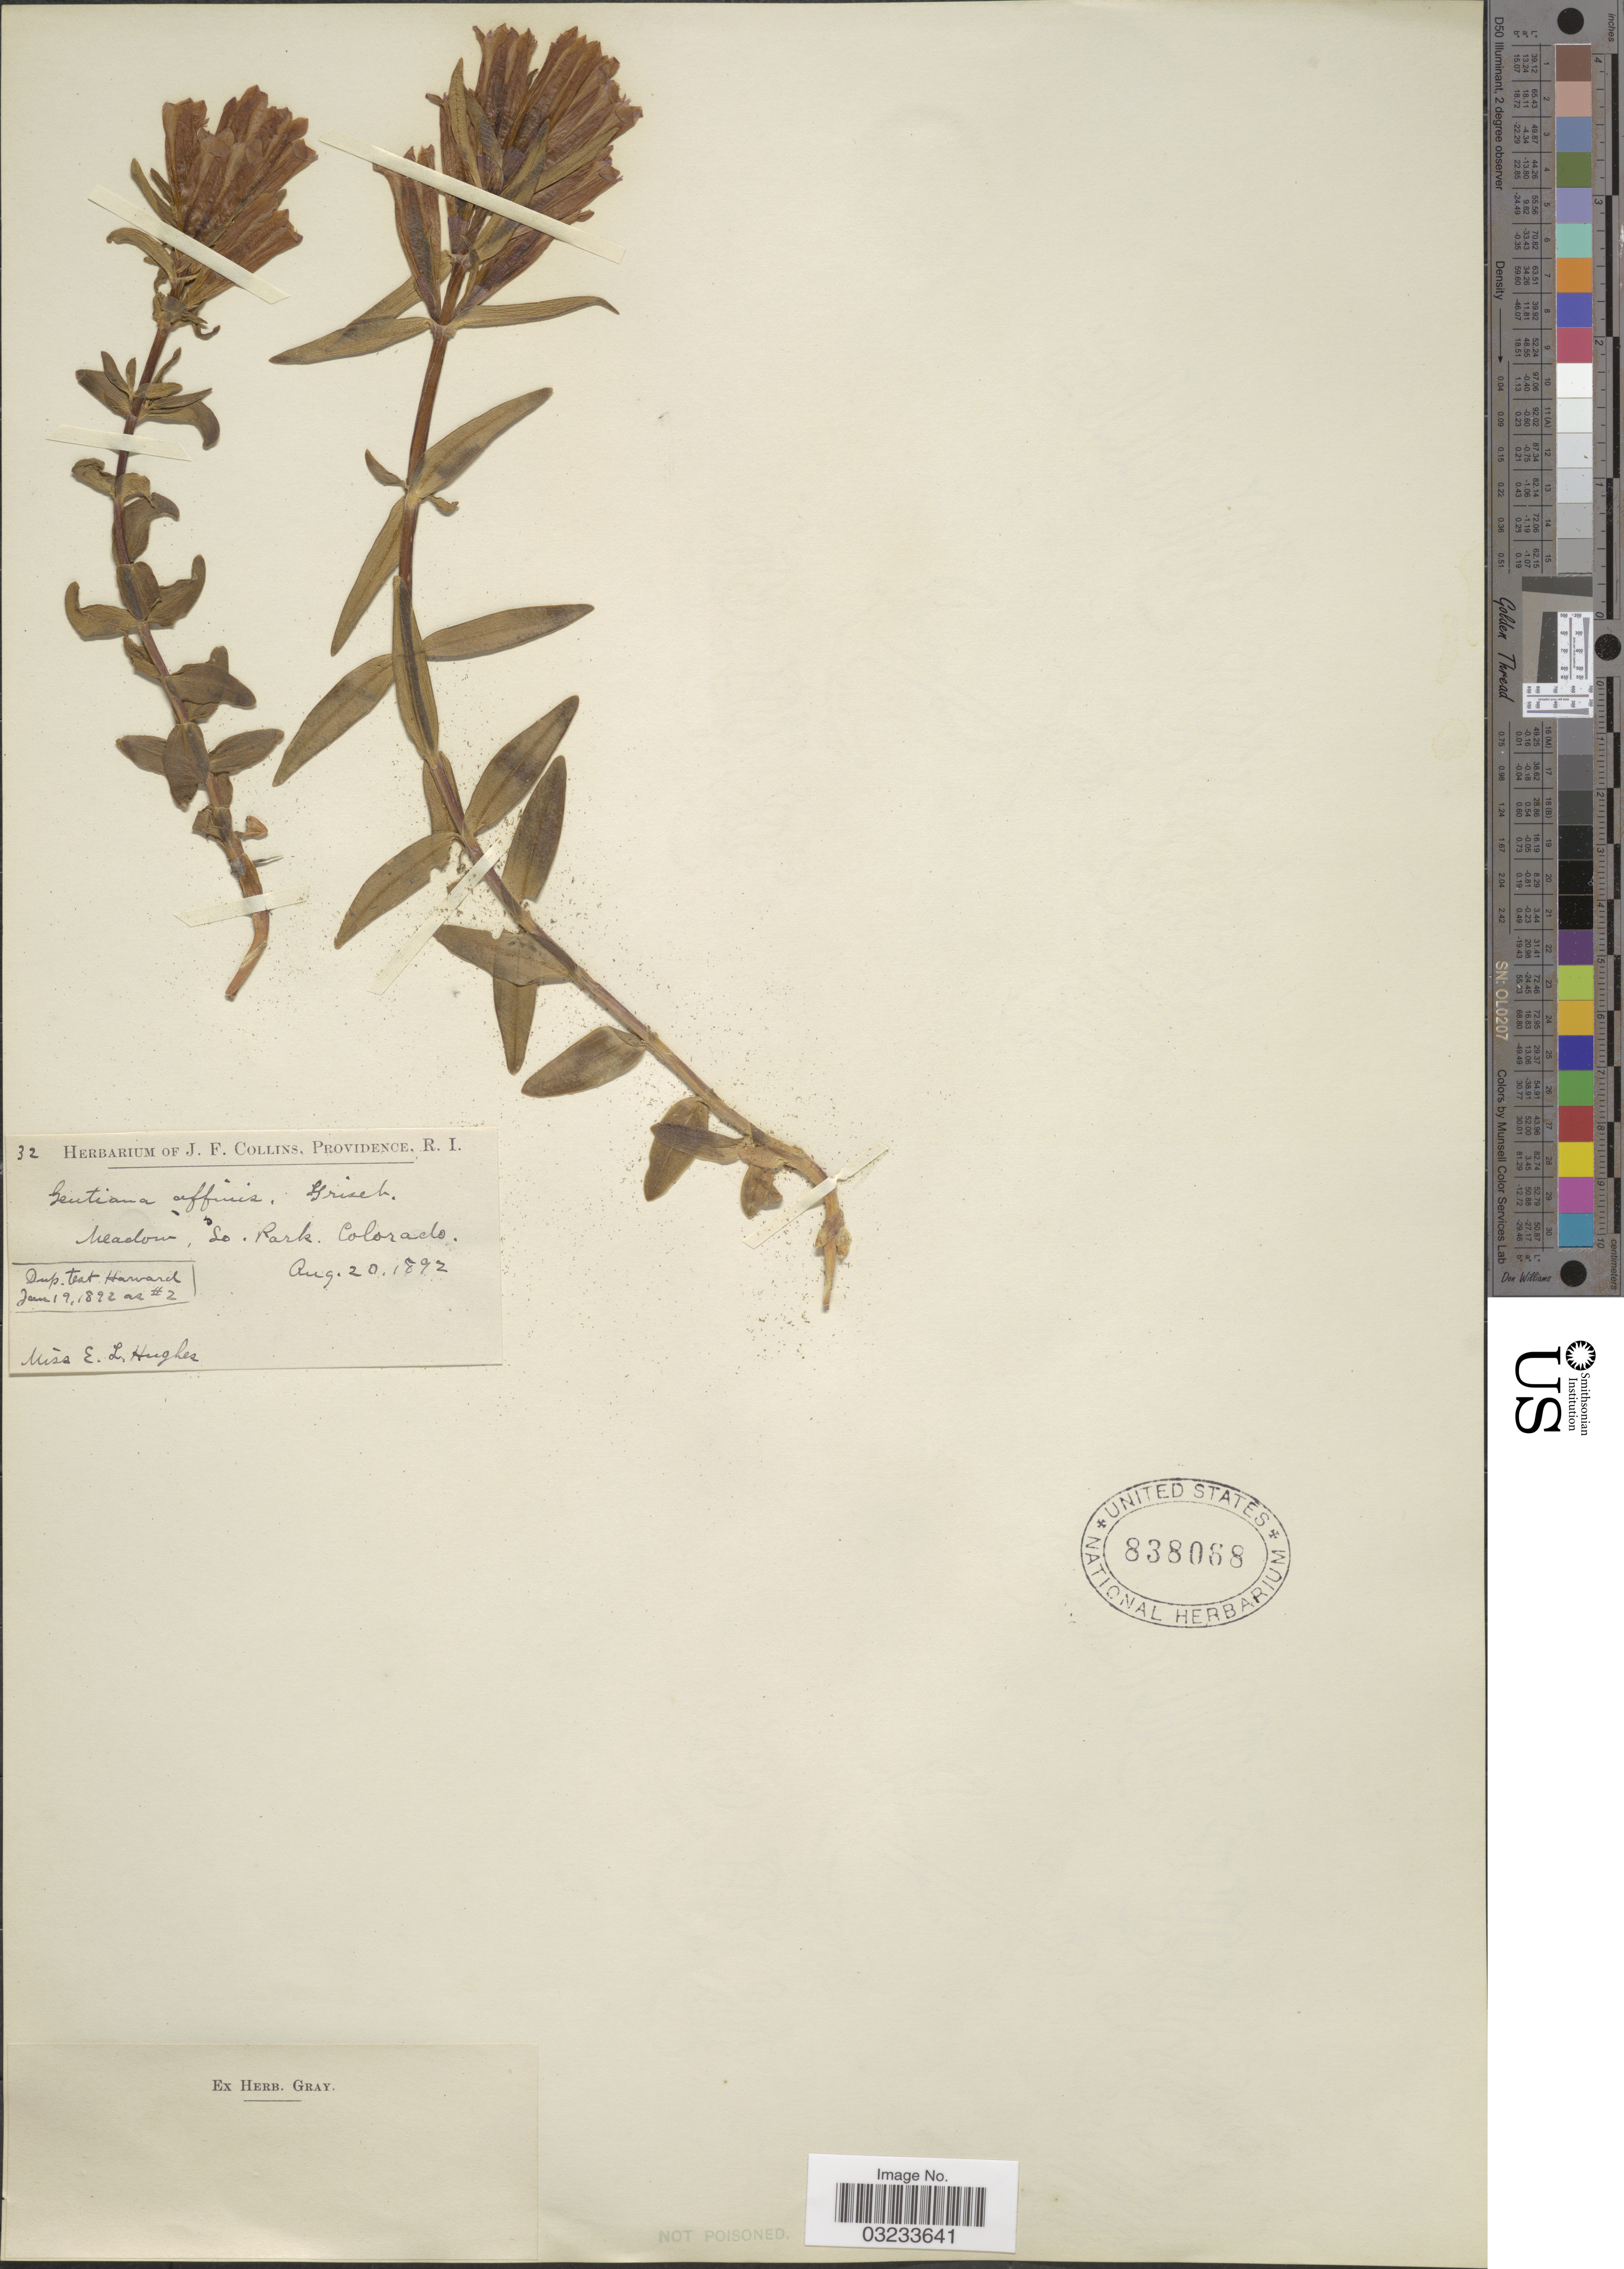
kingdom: Plantae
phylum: Tracheophyta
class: Magnoliopsida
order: Gentianales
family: Gentianaceae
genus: Gentiana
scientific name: Gentiana affinis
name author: Griseb.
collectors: E. Hughes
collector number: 32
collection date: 1892-08-20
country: United States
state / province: Colorado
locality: Meadow, So. Park.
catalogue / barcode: US 838068